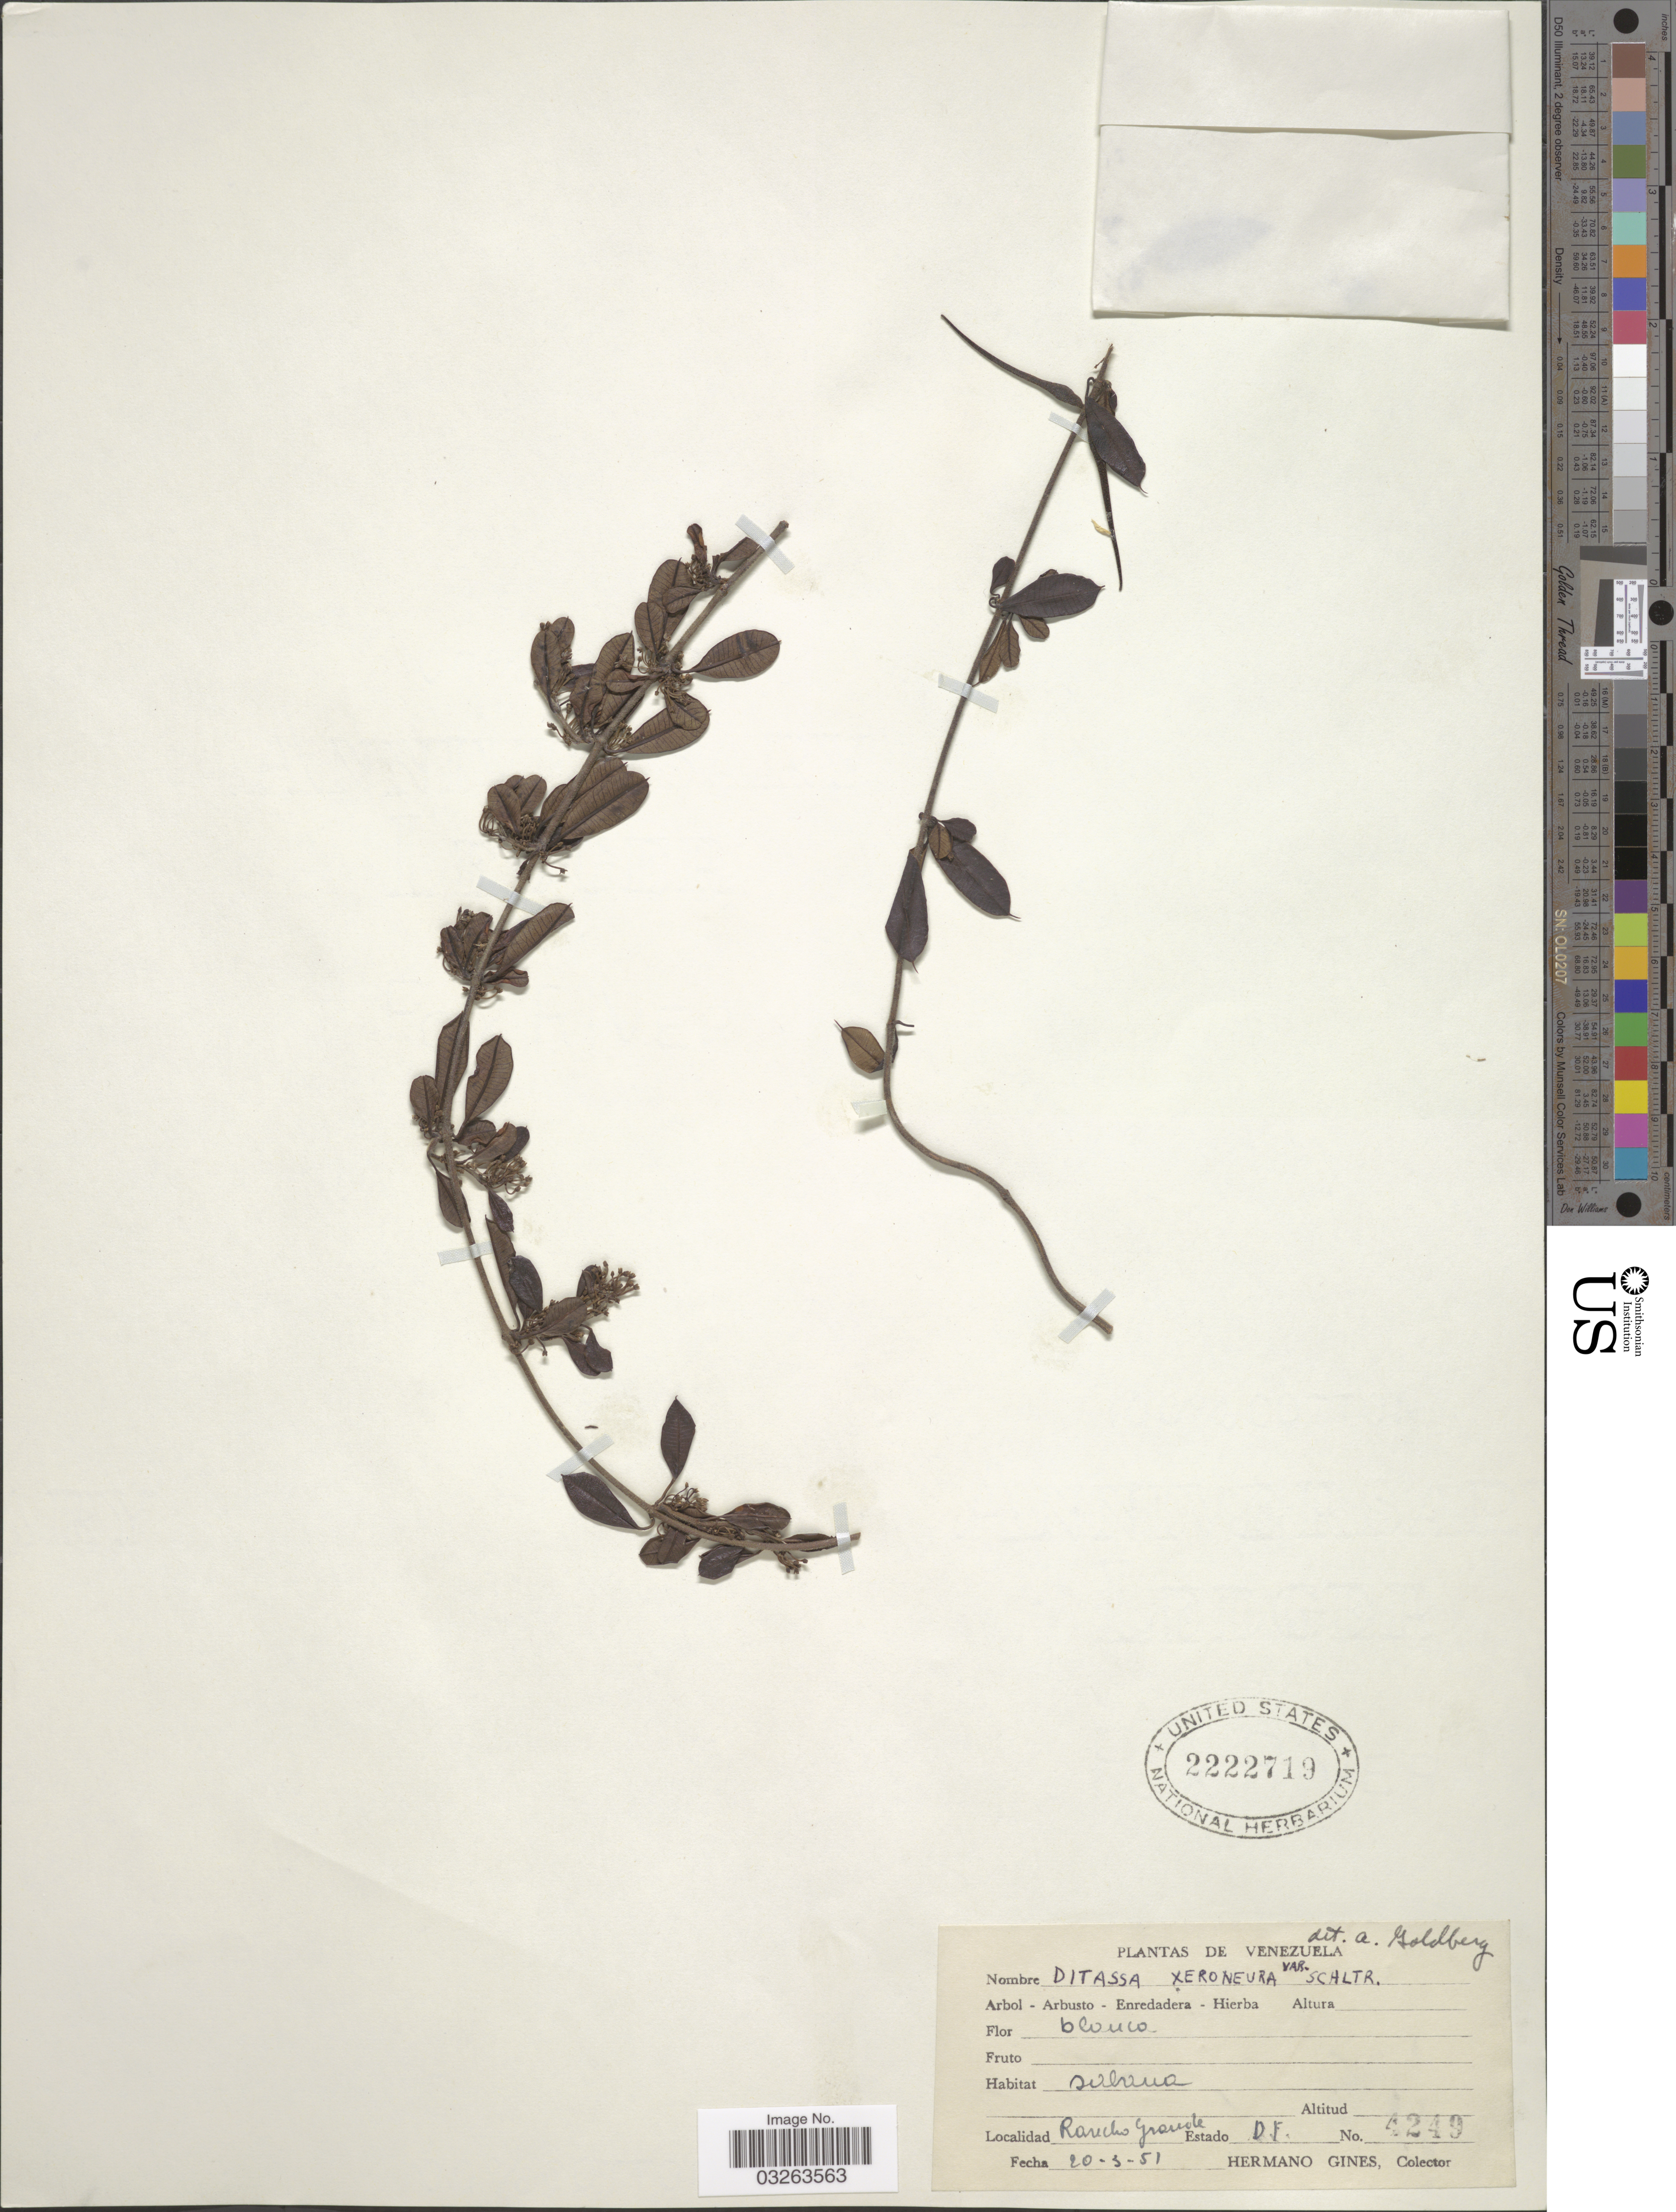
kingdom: Plantae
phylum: Tracheophyta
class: Magnoliopsida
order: Gentianales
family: Apocynaceae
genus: Ditassa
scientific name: Ditassa xeroneura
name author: Schltr.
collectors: Bro. Gines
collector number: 4249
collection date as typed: Transcribed d/m/y: 20/3/51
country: Venezuela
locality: Rarecho Grande. Estado D.F.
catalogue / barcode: US 2222719